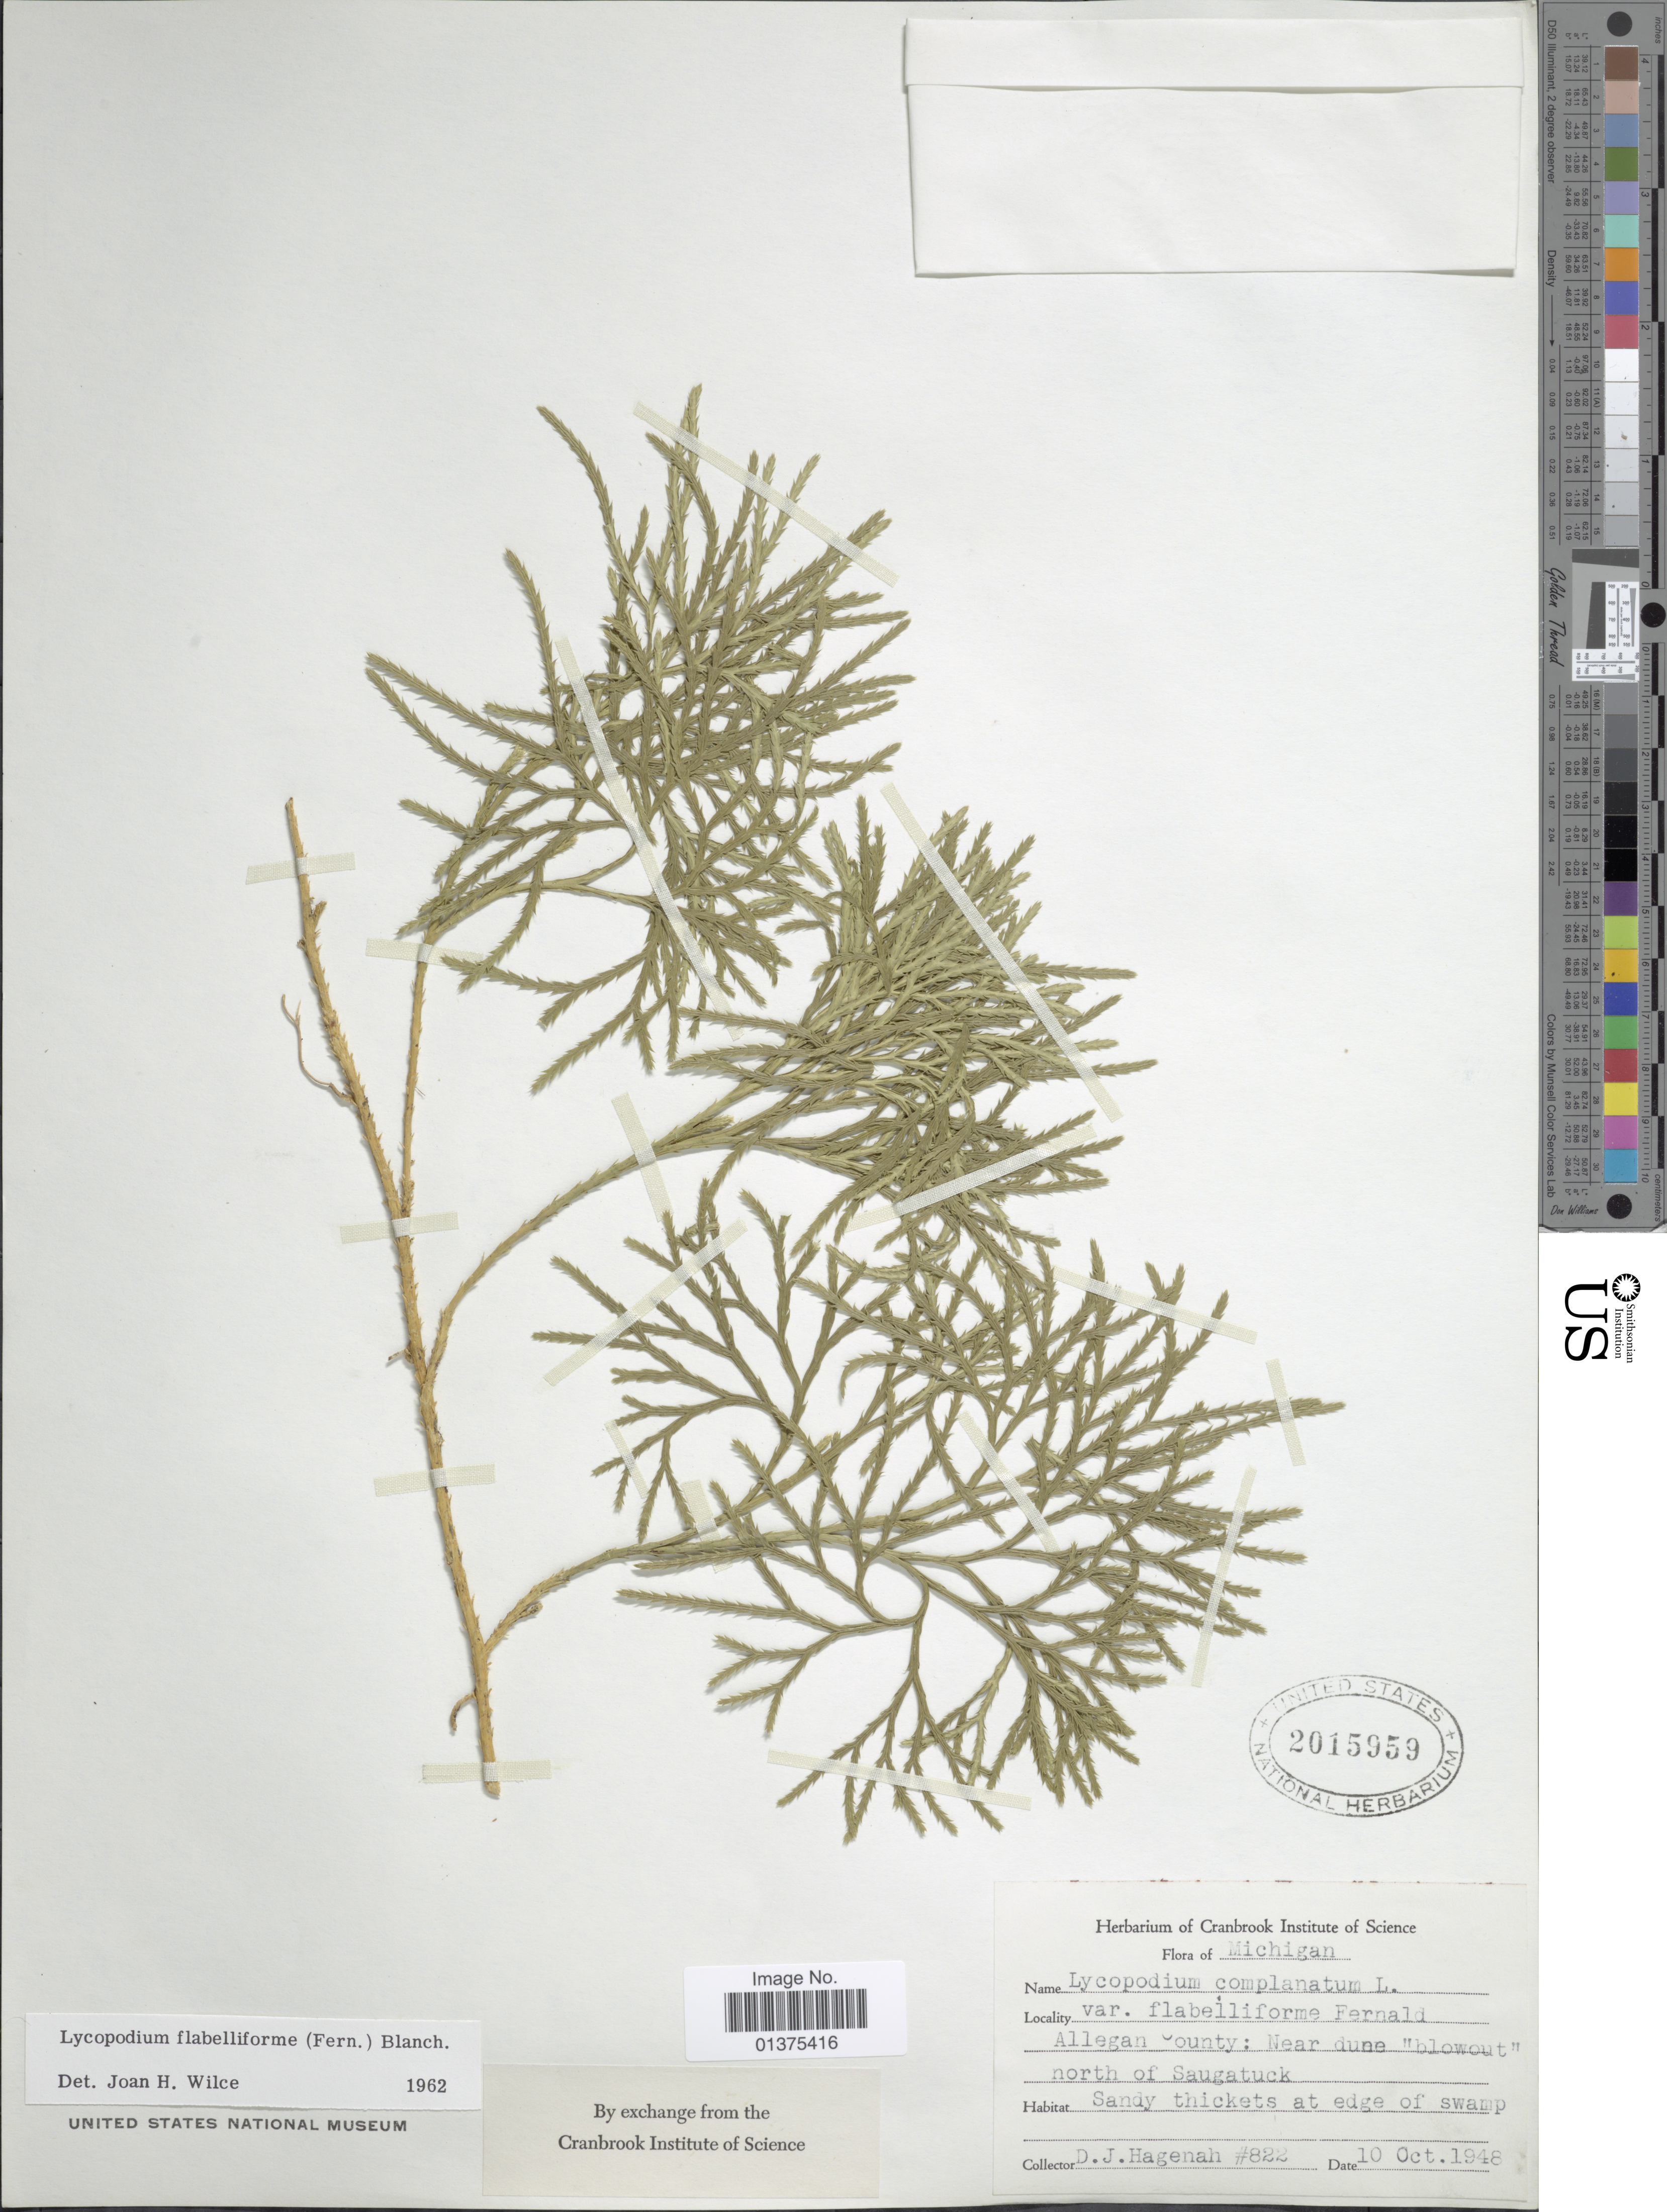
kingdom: Plantae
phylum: Tracheophyta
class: Lycopodiopsida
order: Lycopodiales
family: Lycopodiaceae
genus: Diphasiastrum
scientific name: Diphasiastrum digitatum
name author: (Dill. ex A. Braun) Holub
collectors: D. Hagenah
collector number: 822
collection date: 1948-10-10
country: United States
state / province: Michigan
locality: Allegan County: Near dune "blowout" North of Saugatuck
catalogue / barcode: US 2015959